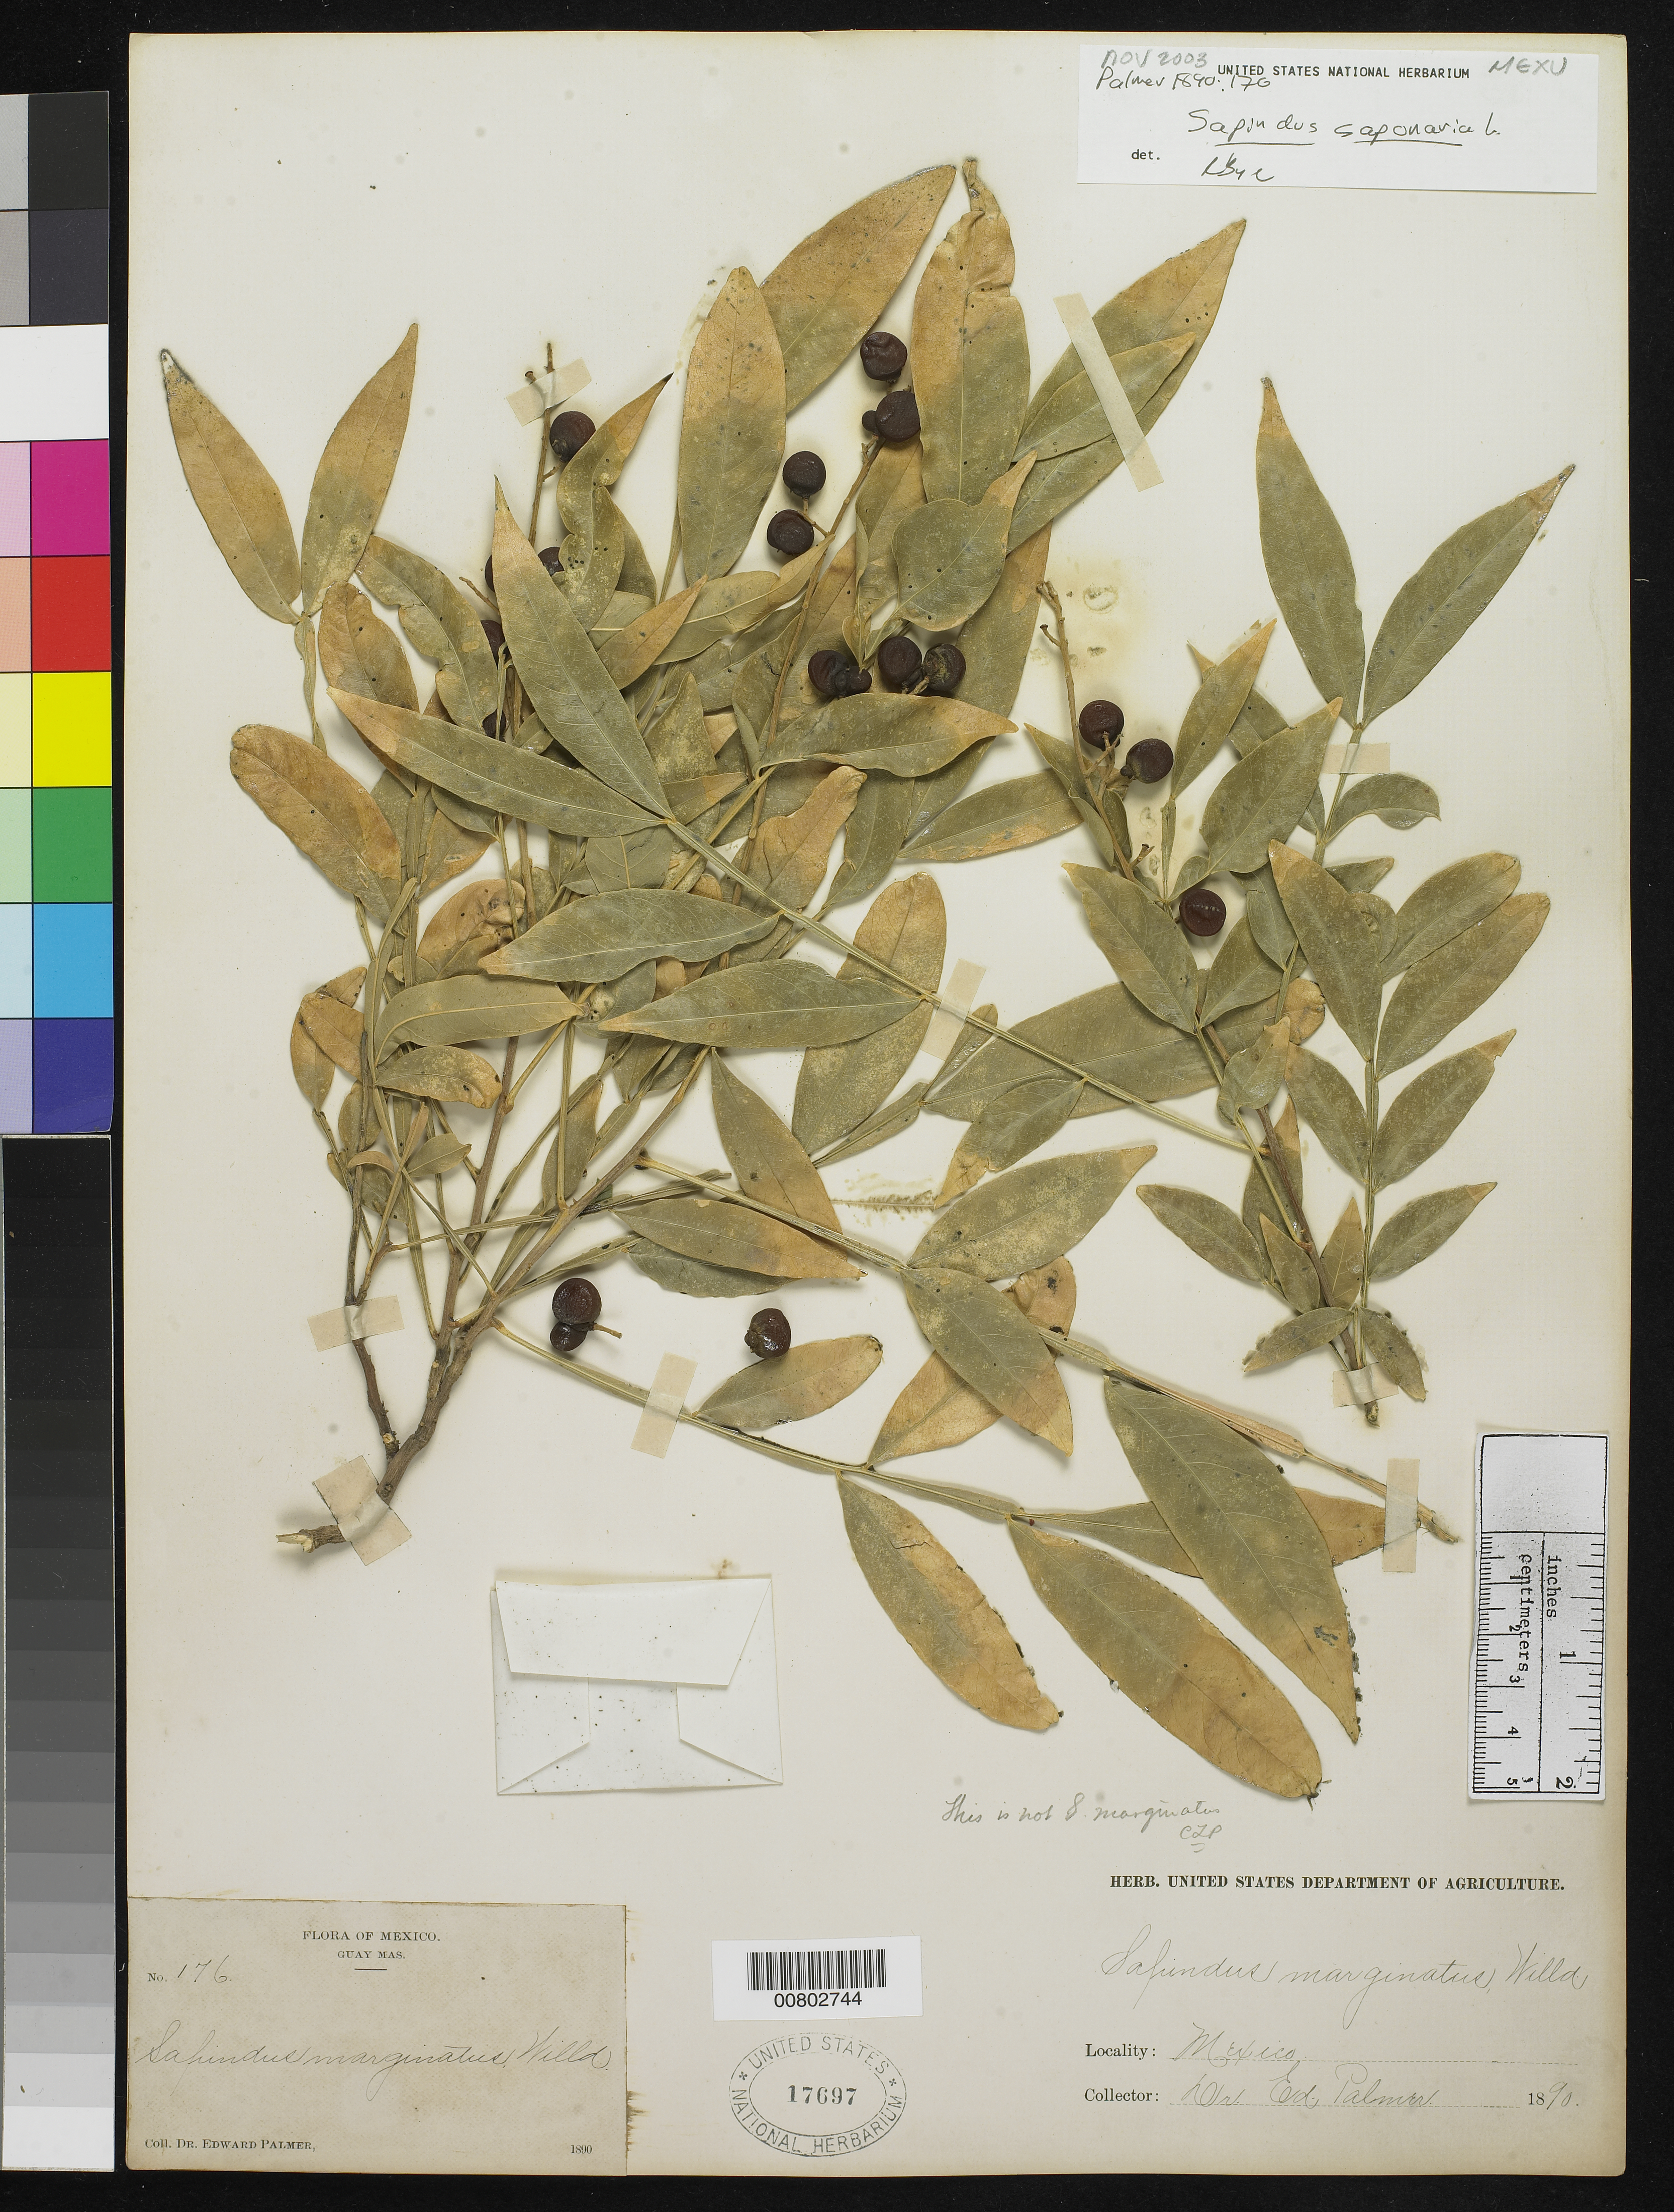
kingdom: Plantae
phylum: Tracheophyta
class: Magnoliopsida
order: Sapindales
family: Sapindaceae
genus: Sapindus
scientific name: Sapindus saponaria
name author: L.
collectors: E. Palmer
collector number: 176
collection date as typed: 1890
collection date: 1890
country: Mexico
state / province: Sonora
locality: Guaymas, Sonora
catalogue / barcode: US 17697